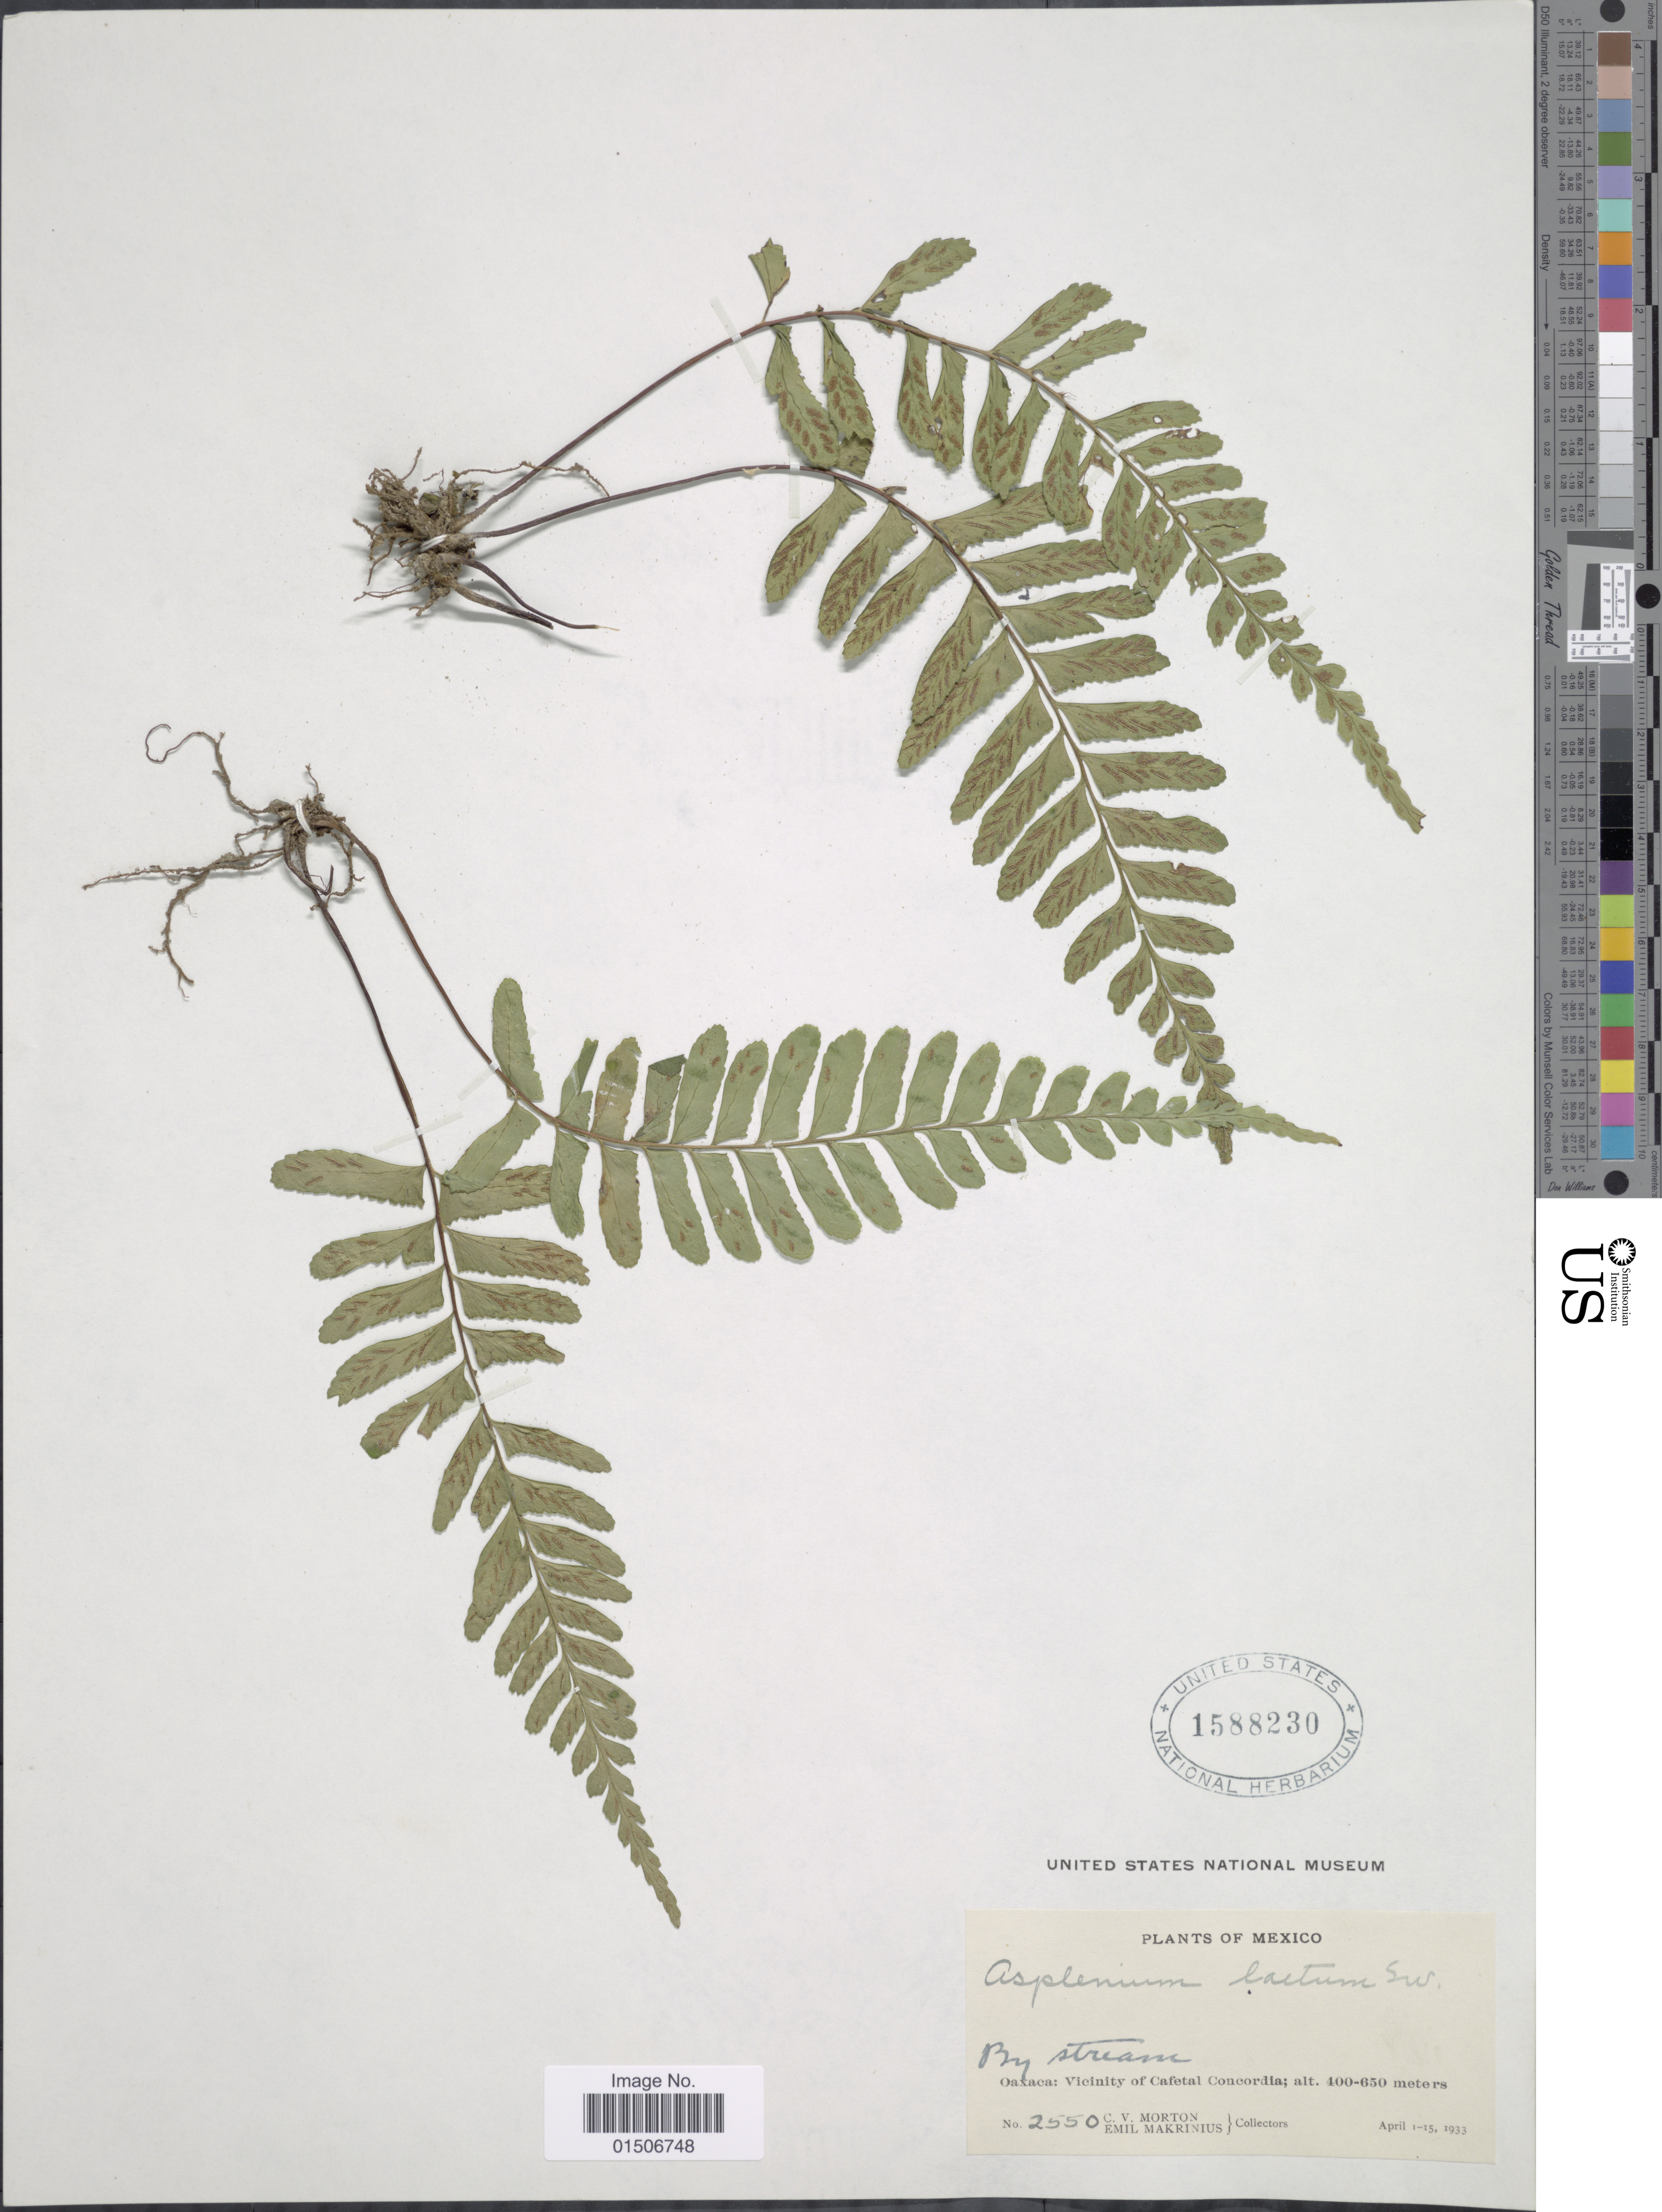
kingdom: Plantae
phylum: Tracheophyta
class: Polypodiopsida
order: Polypodiales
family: Aspleniaceae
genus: Asplenium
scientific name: Asplenium laetum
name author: Sw.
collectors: C. V. Morton & E. Makrinus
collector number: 2550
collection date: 1933-04-01/1933-04-15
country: Mexico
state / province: Oaxaca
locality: By stream, Vicinity of cafetal Concordia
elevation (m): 400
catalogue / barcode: US 1588230